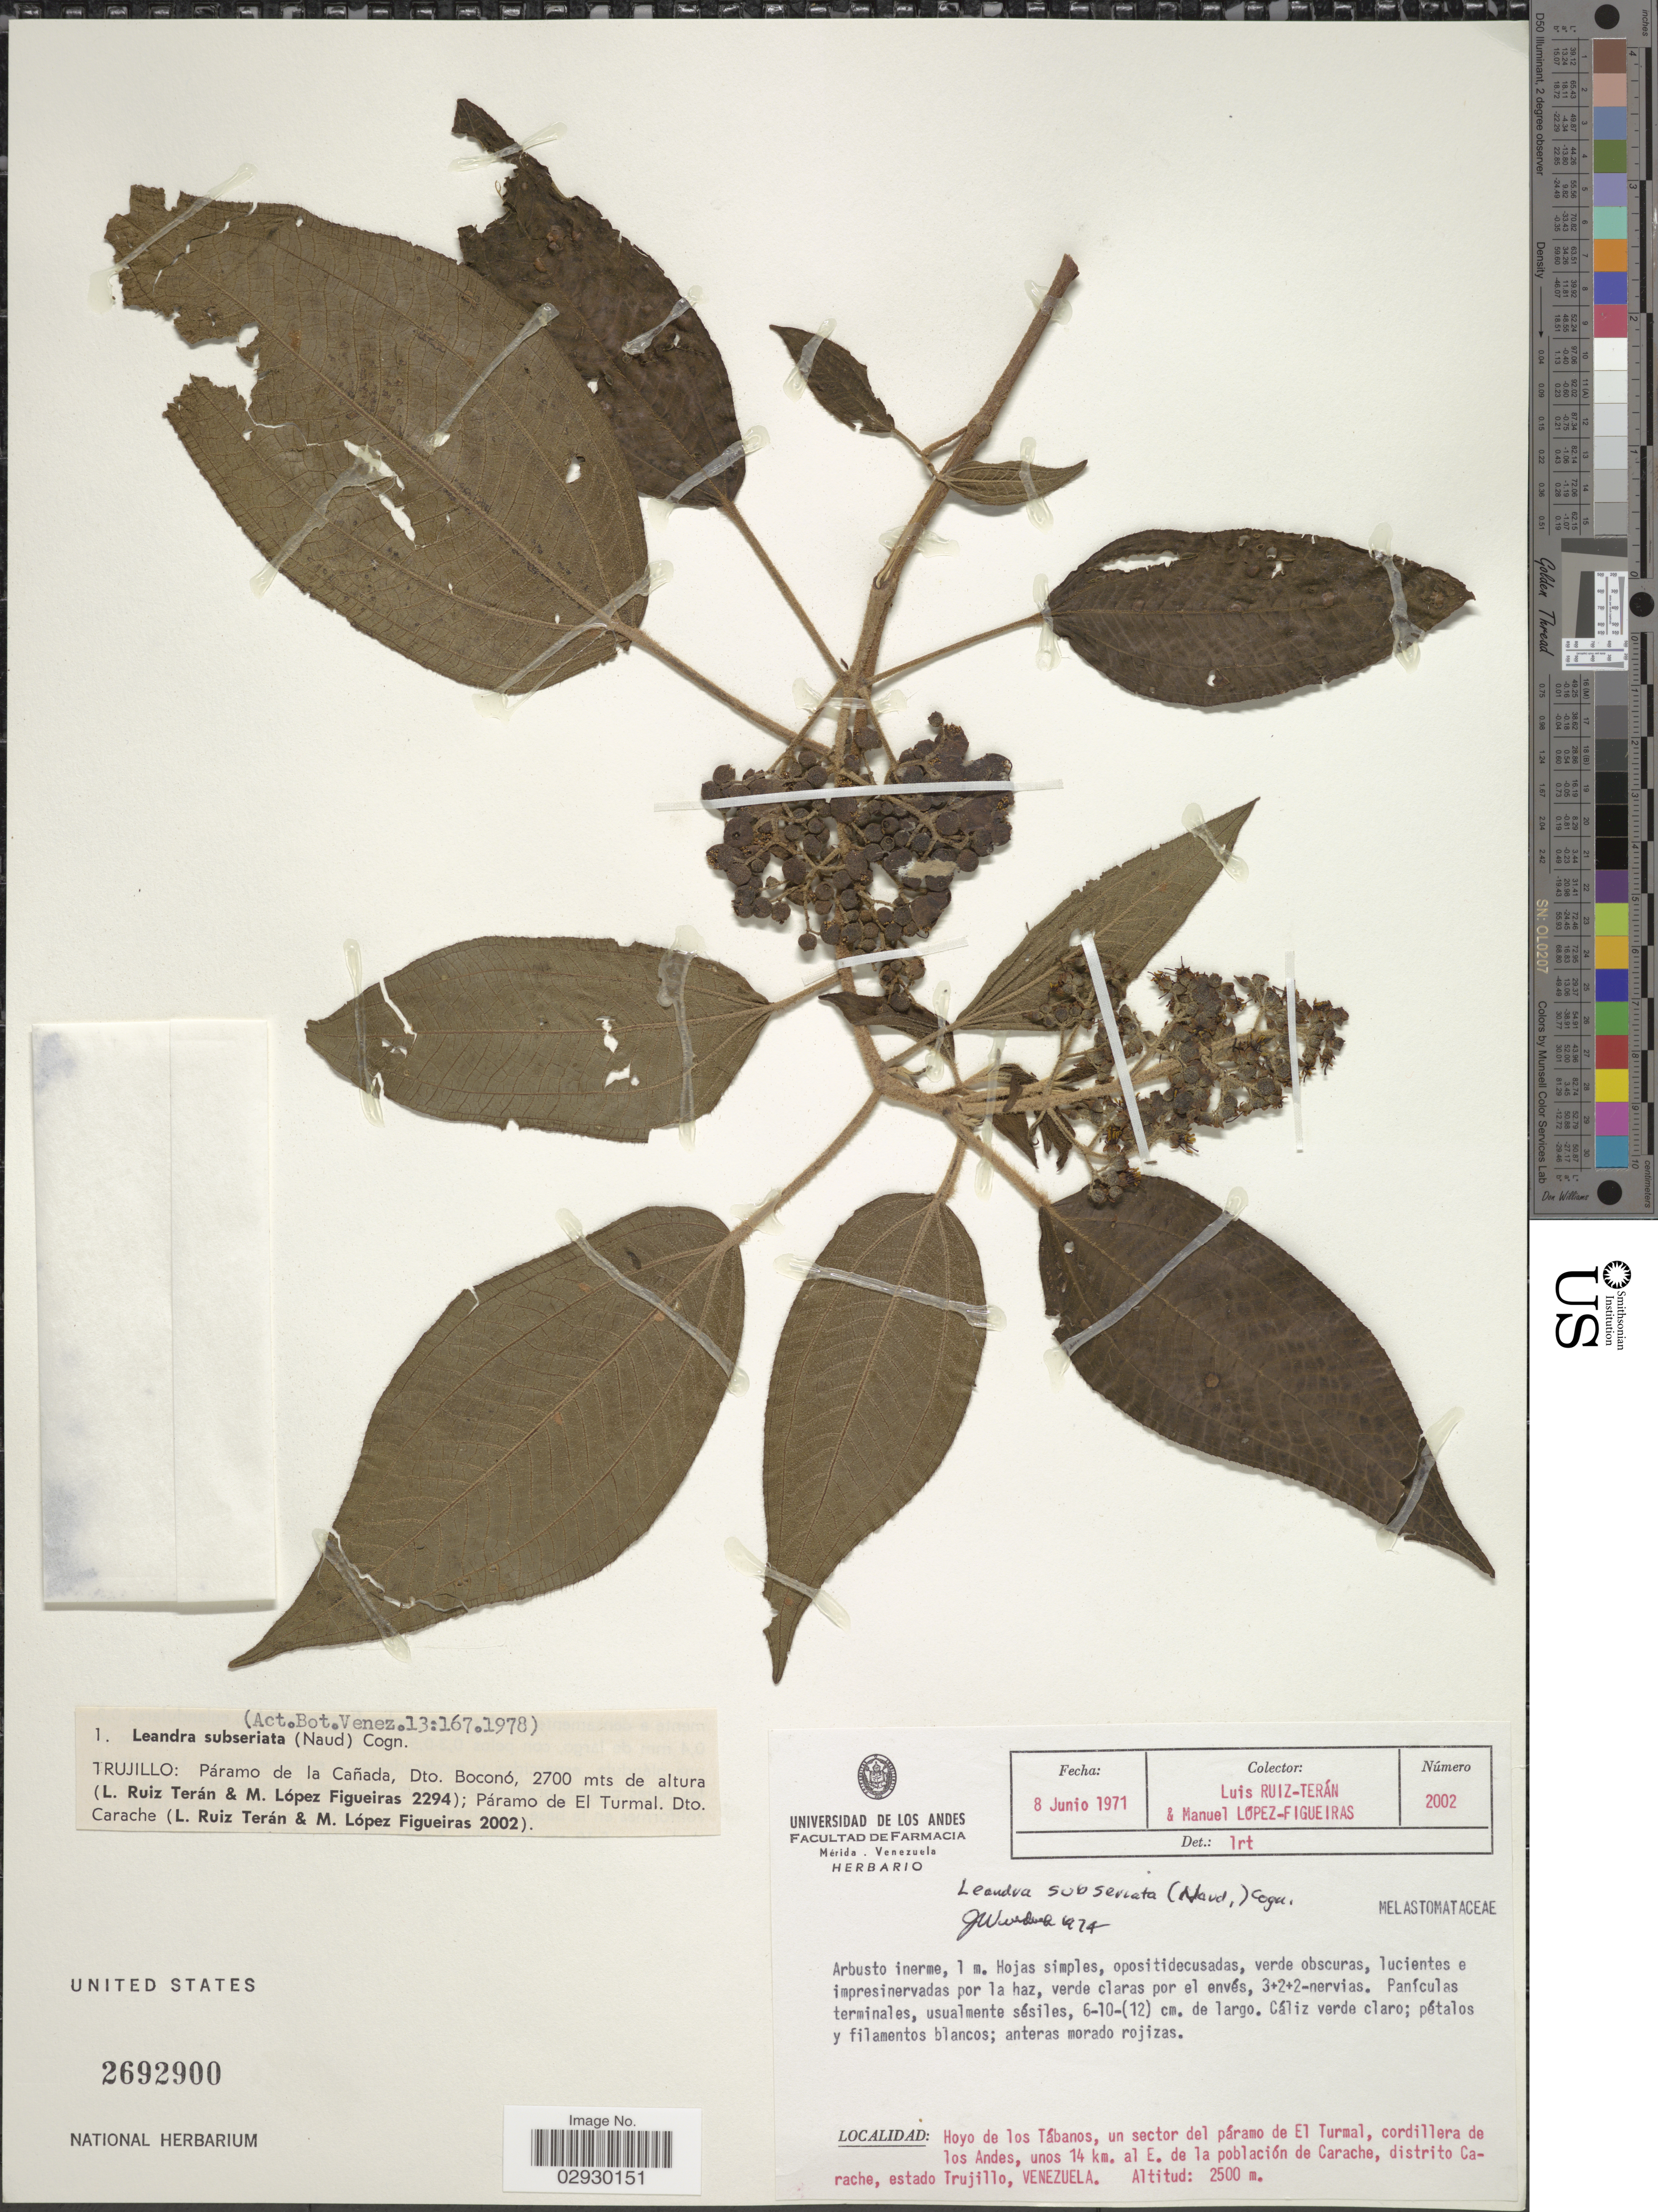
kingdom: Plantae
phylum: Tracheophyta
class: Magnoliopsida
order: Myrtales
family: Melastomataceae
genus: Leandra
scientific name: Leandra subseriata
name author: (Naudin) Cogn.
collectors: L. E. Ruíz-Terán & M. López Figueiras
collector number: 2002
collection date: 1971-06-08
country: Venezuela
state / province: Trujillo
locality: Hoye de los Tábanos, un sector del páramo de El Turmal, cordillera de los Andes, unos 14 km. al E. de la población de Carache, distrito Carache.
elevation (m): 2500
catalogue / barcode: US 2692900